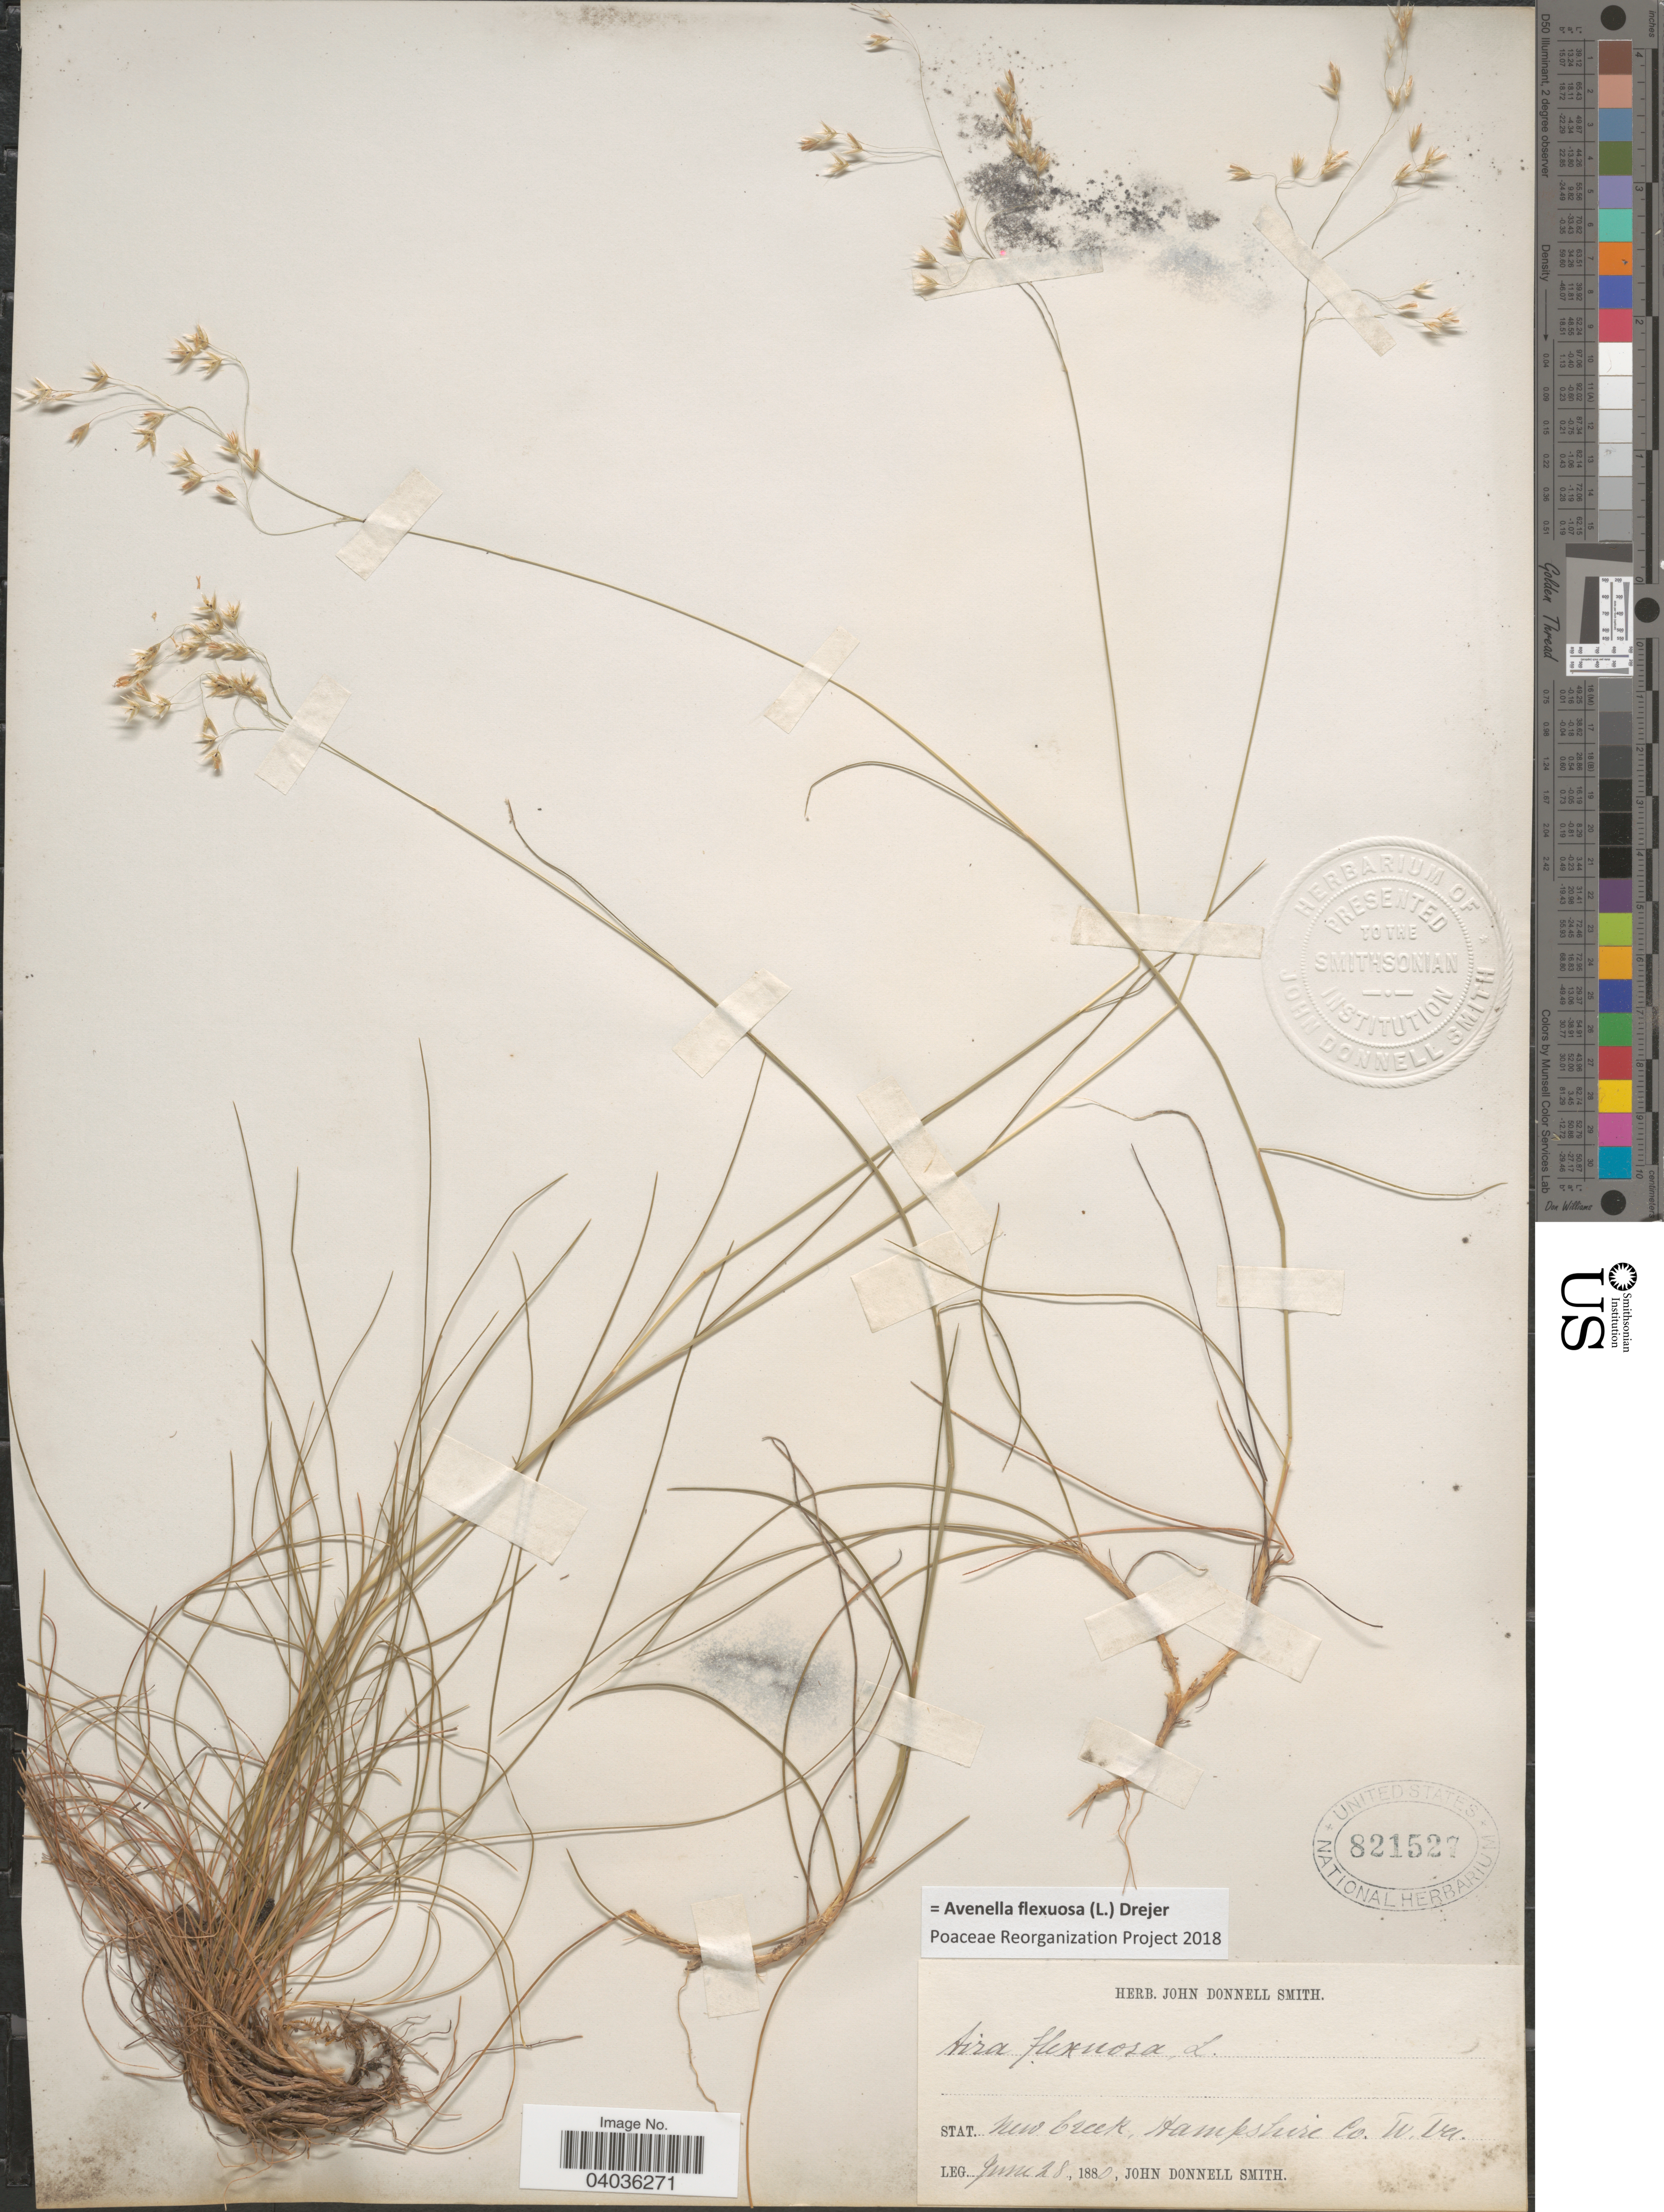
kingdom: Plantae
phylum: Tracheophyta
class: Liliopsida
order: Poales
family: Poaceae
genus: Avenella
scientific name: Avenella flexuosa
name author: (L.) Drejer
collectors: J. Donnell Smith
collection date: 1880-06-28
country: United States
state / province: West Virginia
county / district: Hampshire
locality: Stat. New Creek, Hampshire Co.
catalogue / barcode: US 821527